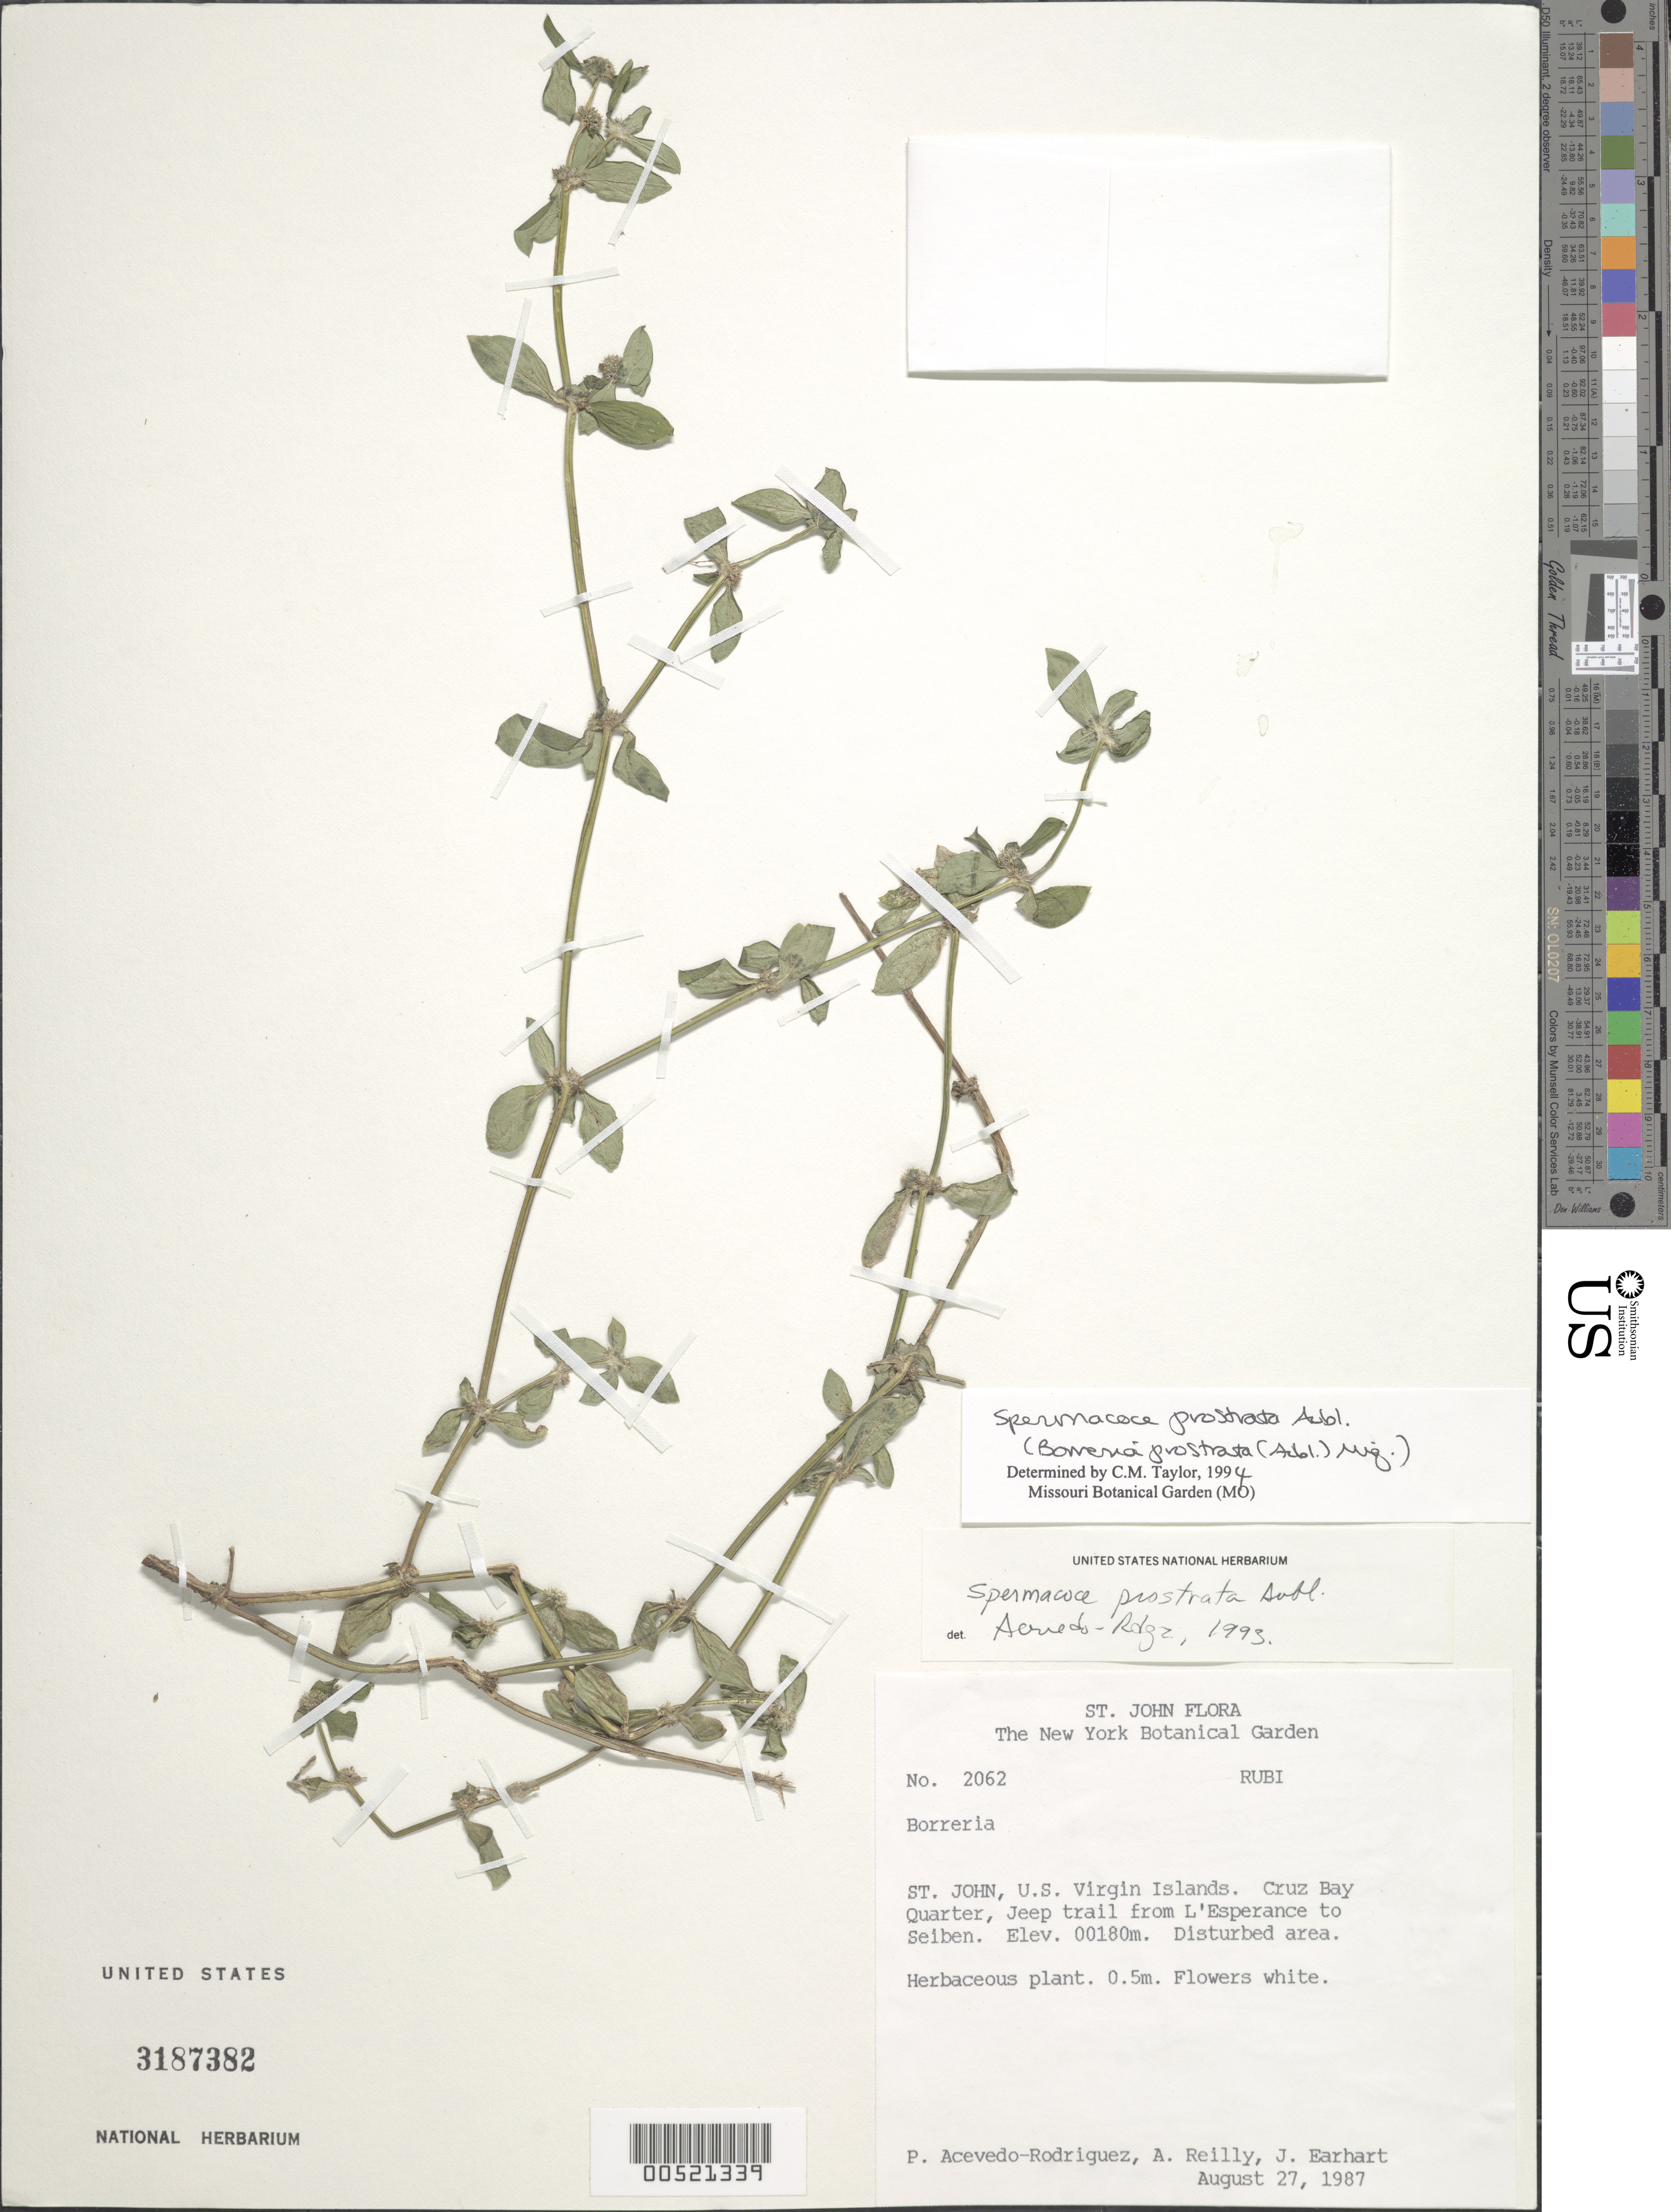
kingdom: Plantae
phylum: Tracheophyta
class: Magnoliopsida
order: Gentianales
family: Rubiaceae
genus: Spermacoce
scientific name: Spermacoce prostrata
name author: Aubl.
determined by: Taylor, Charlotte M.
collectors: P. Acevedo-Rodr., A. Reilly & J. Earhart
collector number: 2062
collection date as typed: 27 Aug 1987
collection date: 1987-08-27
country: U.S. Virgin Islands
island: St. John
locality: Cruz Bay Quarter; Jeep trail from L'Esperance to Seiben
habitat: Disturbed area.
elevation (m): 180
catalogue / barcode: US 3187382